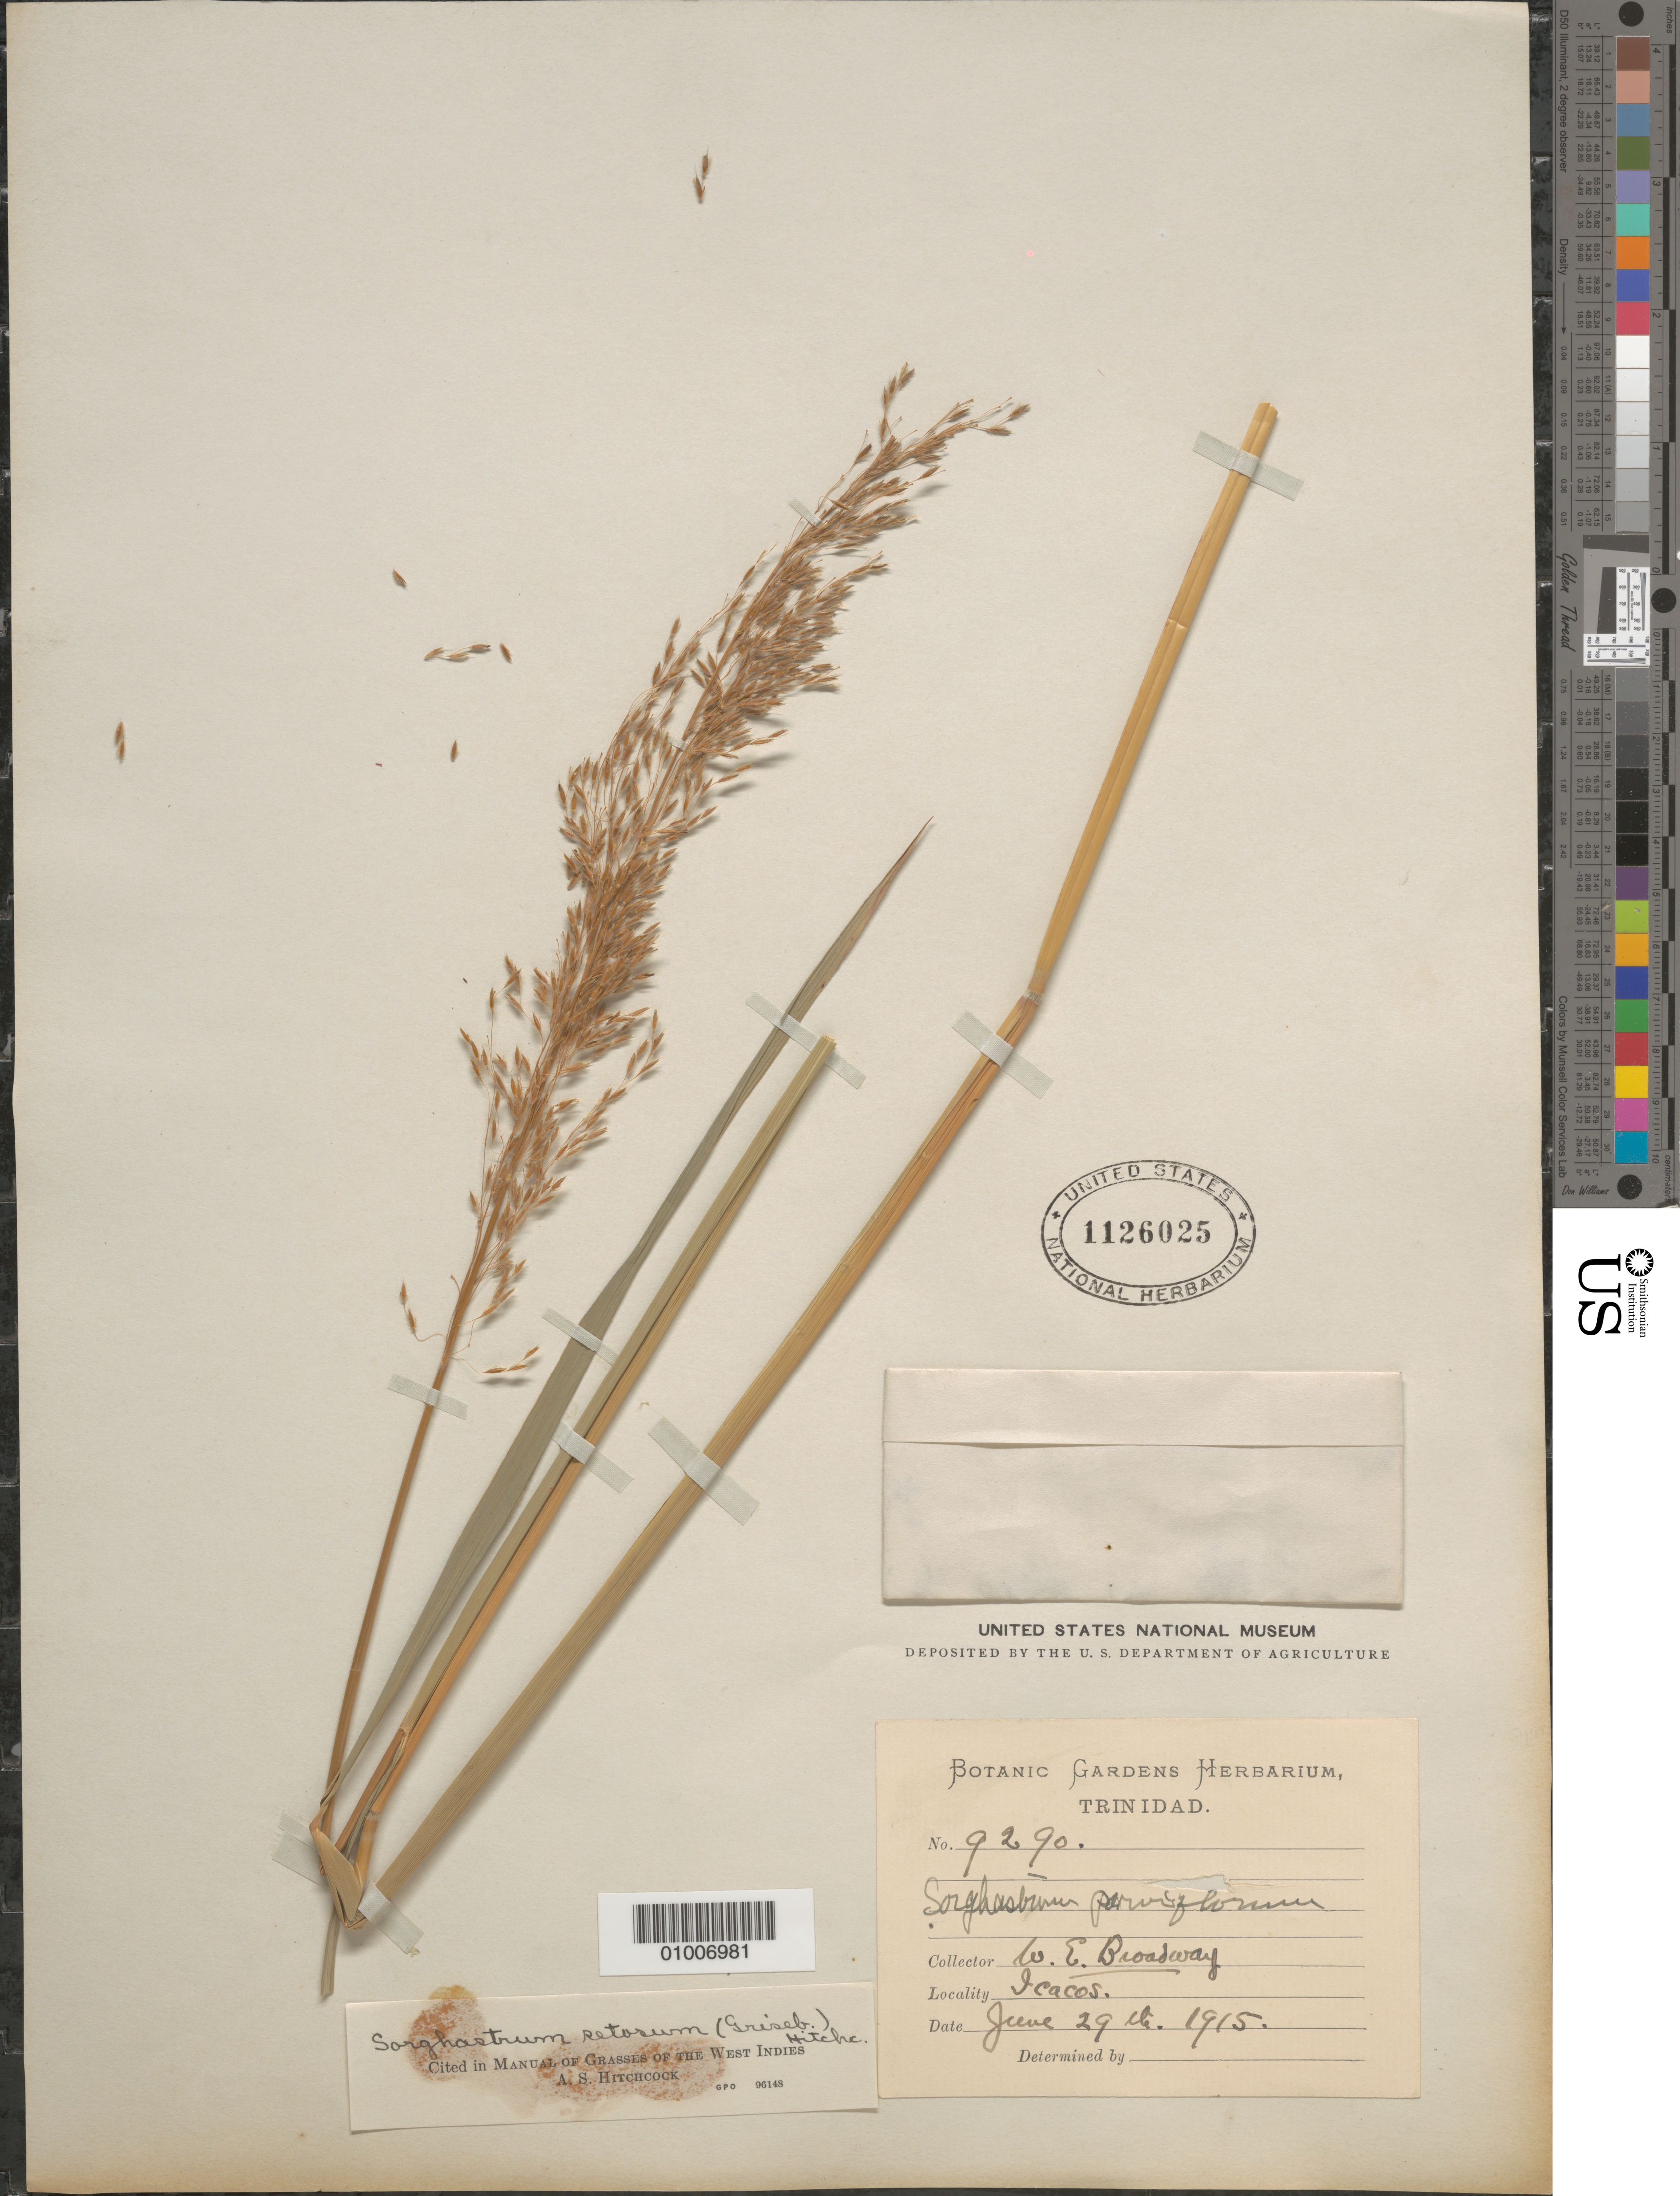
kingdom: Plantae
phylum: Tracheophyta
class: Liliopsida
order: Poales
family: Poaceae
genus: Sorghastrum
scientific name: Sorghastrum setosum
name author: (Griseb.) Hitchc.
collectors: W. E. Broadway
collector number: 9290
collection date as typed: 29 Jun 1915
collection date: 1915-06-29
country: Trinidad and Tobago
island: Trinidad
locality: Icacos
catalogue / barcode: US 1126025